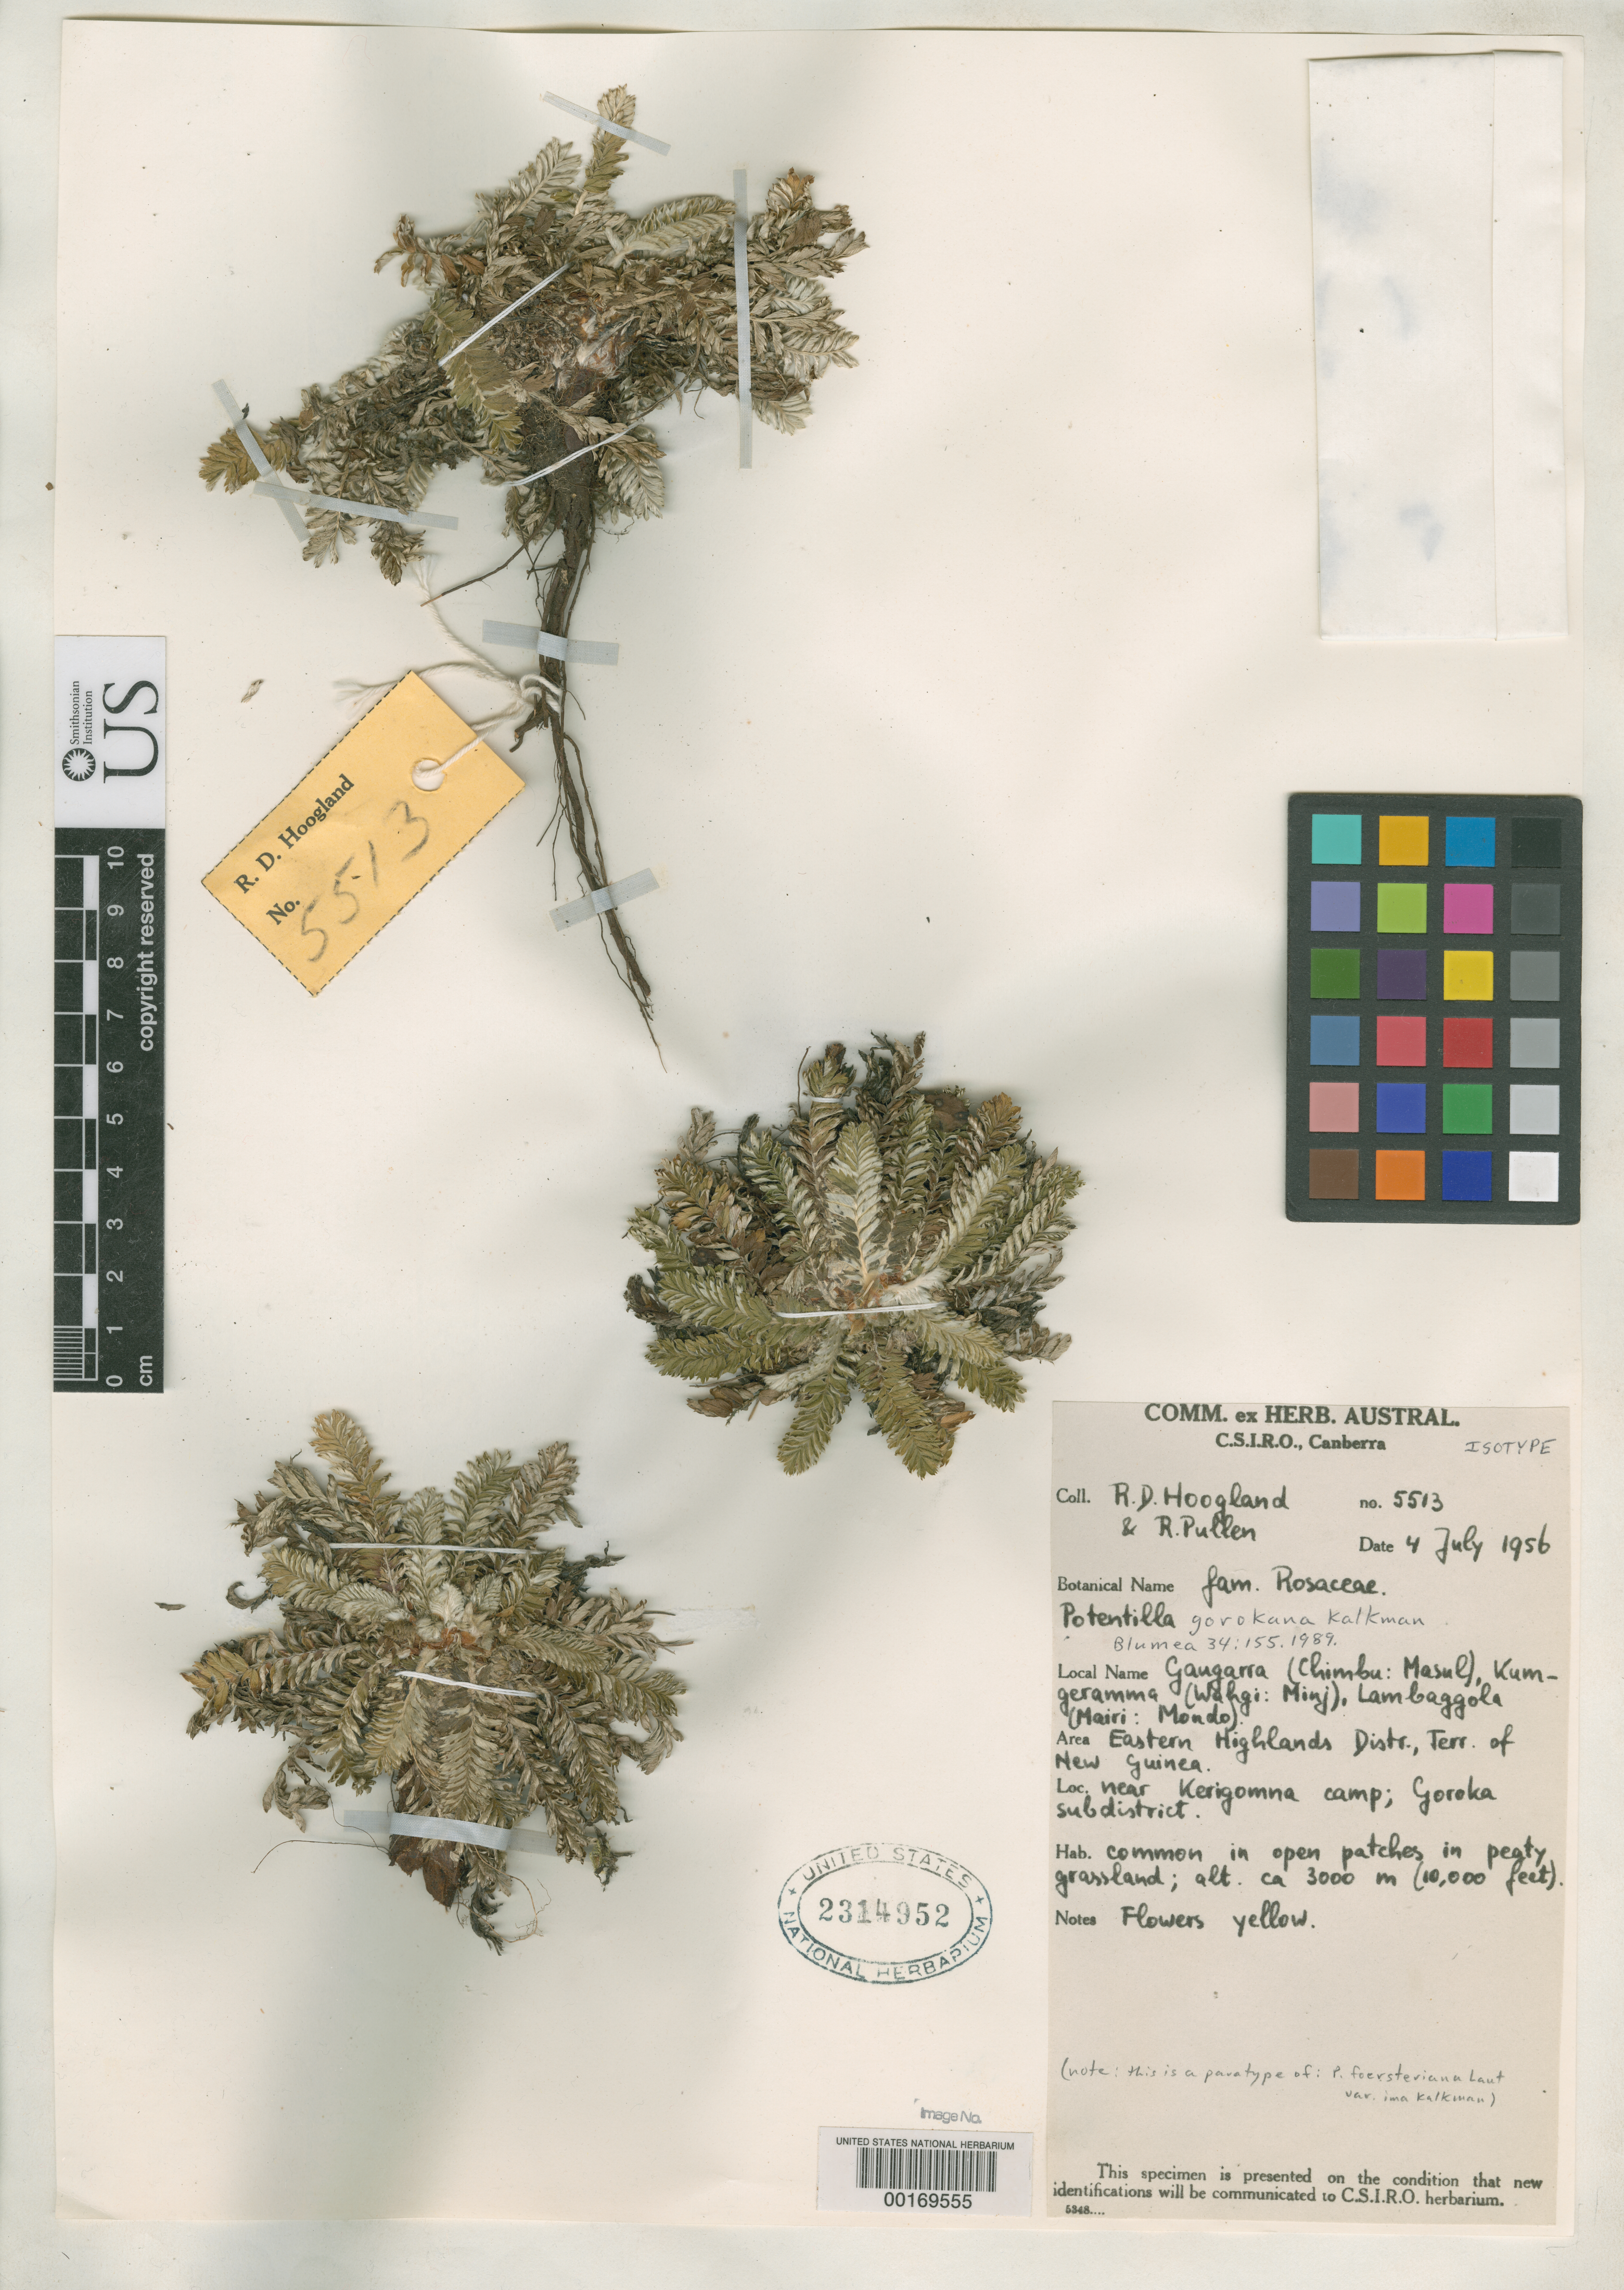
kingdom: Plantae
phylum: Tracheophyta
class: Magnoliopsida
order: Rosales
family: Rosaceae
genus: Potentilla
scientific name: Potentilla gorokana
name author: Kalkman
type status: Isotype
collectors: R. D. Hoogland & R. Pullen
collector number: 5513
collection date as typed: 04 Jul 1956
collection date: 1956-07-04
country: Papua New Guinea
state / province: Eastern Highlands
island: New Guinea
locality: Goroka subdistrict, near Kerigomna camp.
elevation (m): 3000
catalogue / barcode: US 2314952